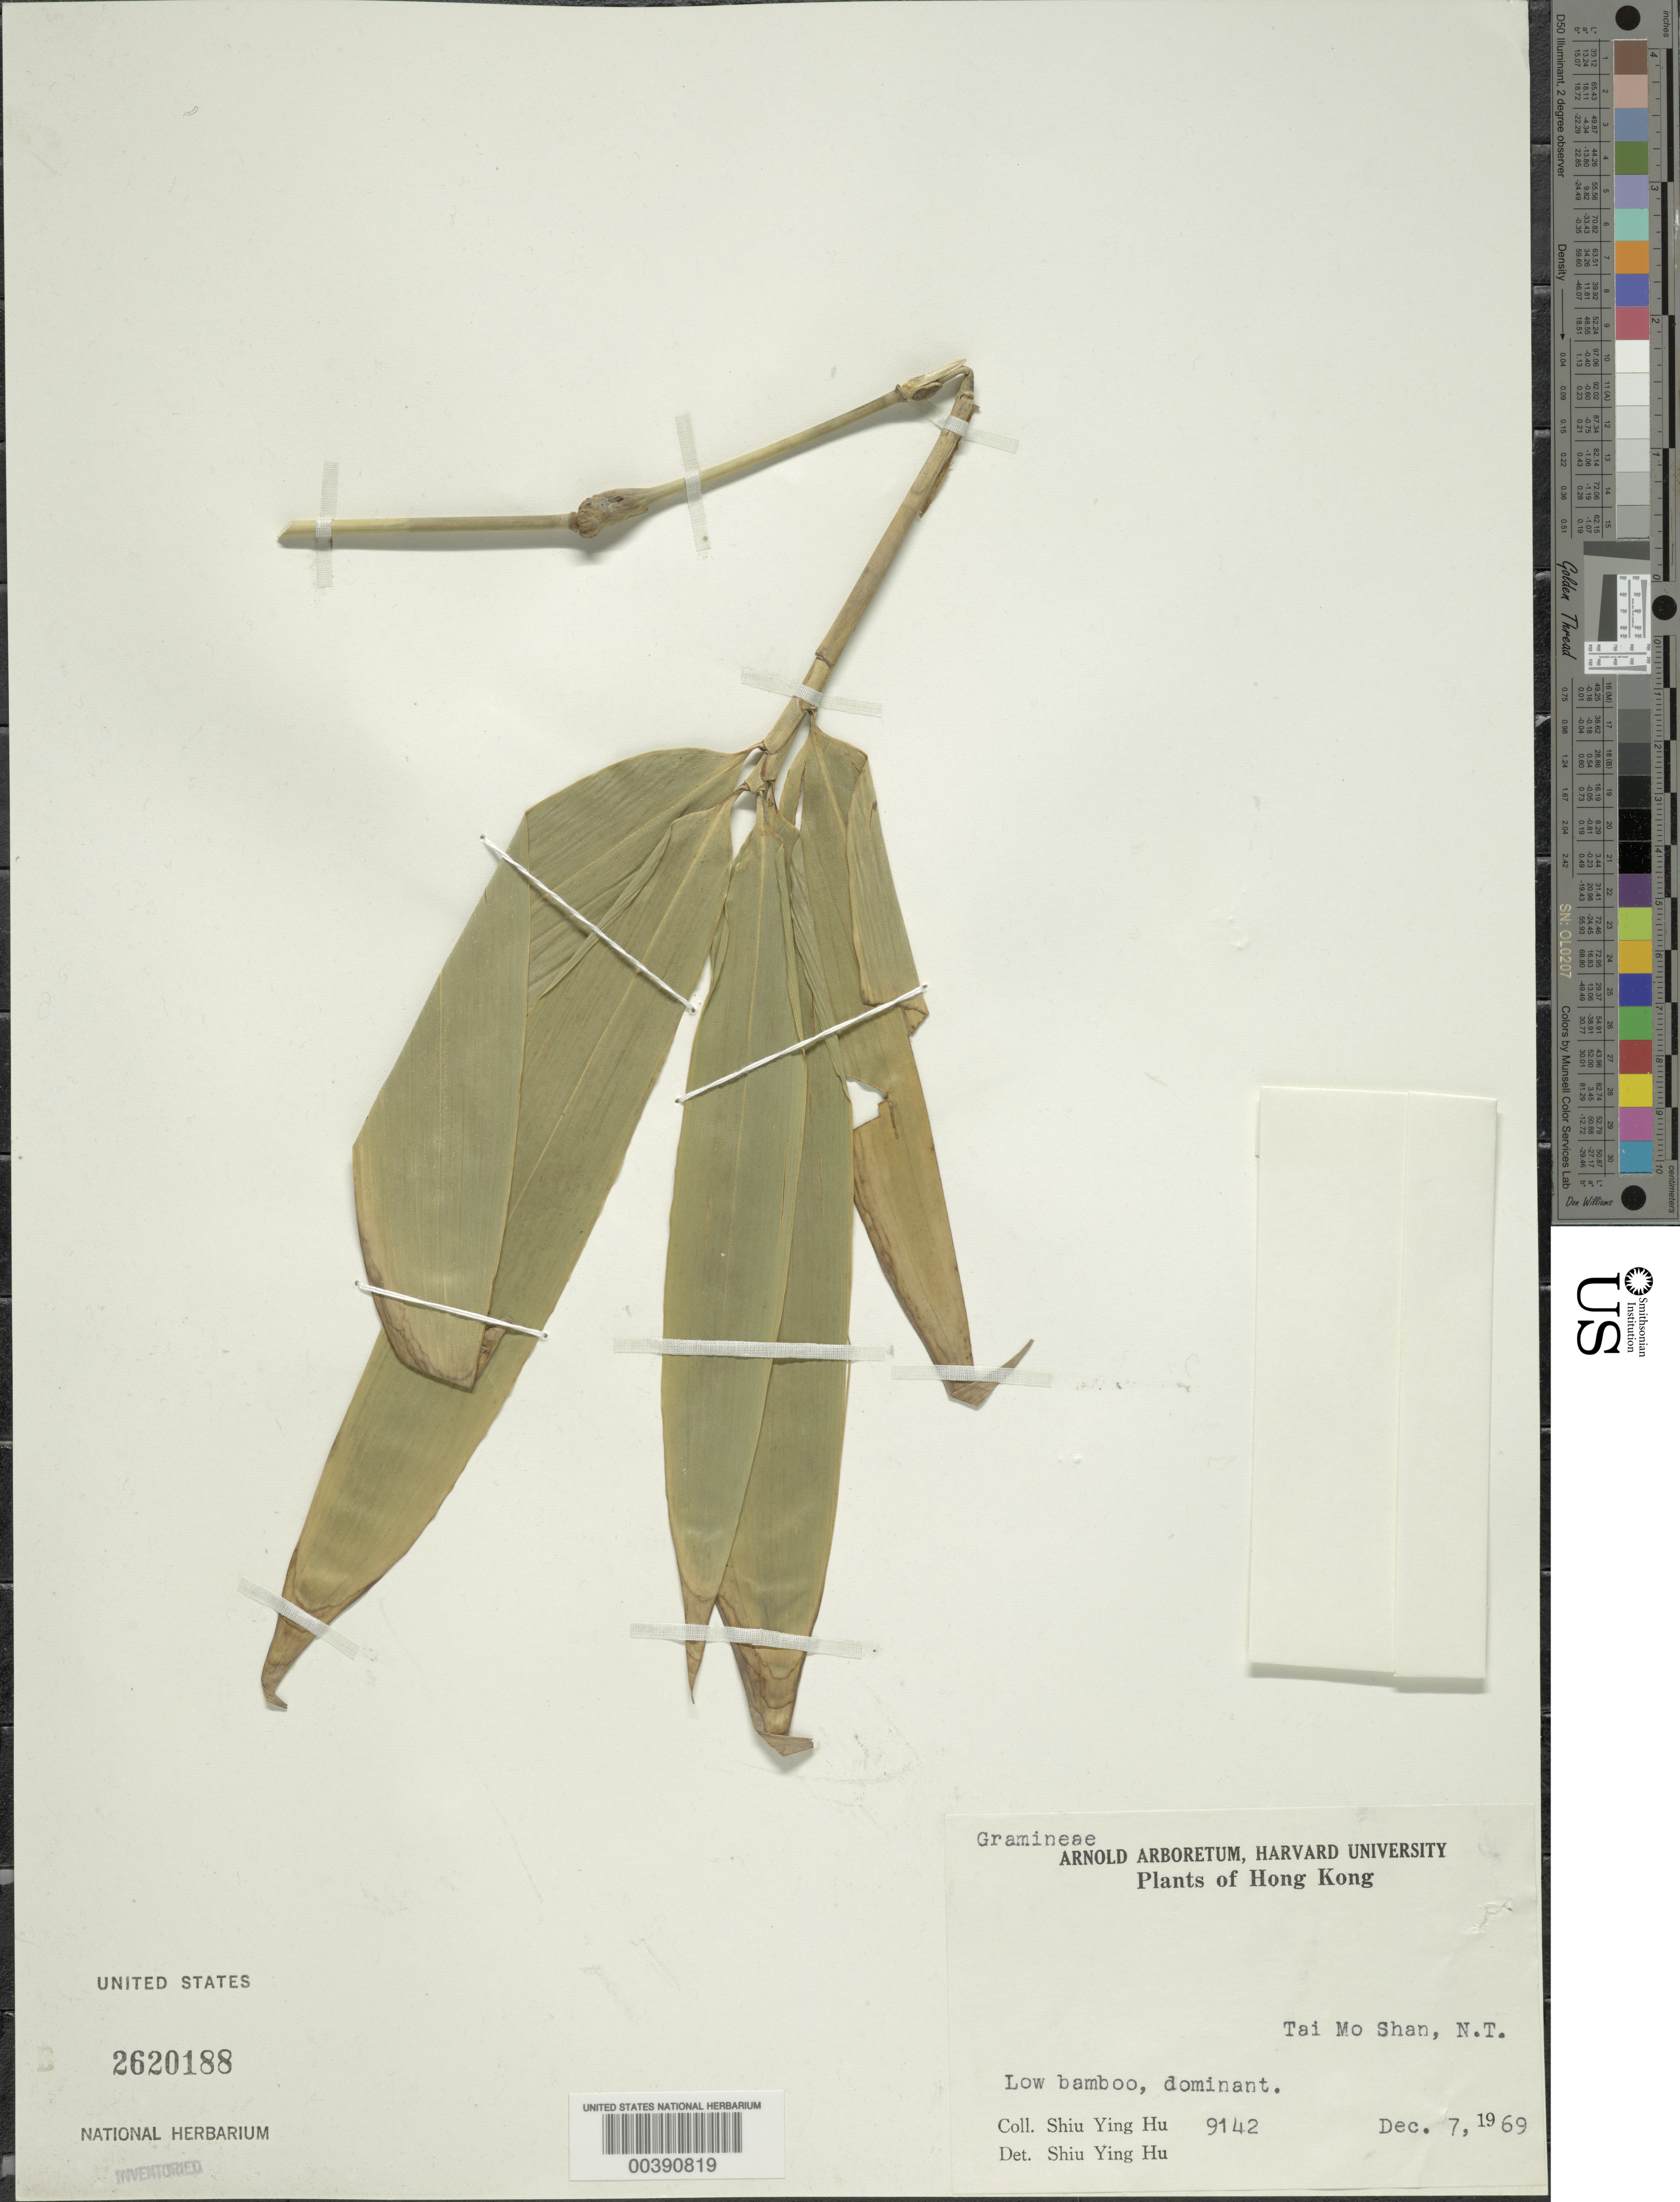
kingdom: Plantae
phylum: Tracheophyta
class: Liliopsida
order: Poales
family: Poaceae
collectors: Y. Shiu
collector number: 9142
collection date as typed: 07 Dec 1969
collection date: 1969-12-07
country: China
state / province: Hong Kong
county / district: New Territories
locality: Tai mo shan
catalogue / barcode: US 2620188